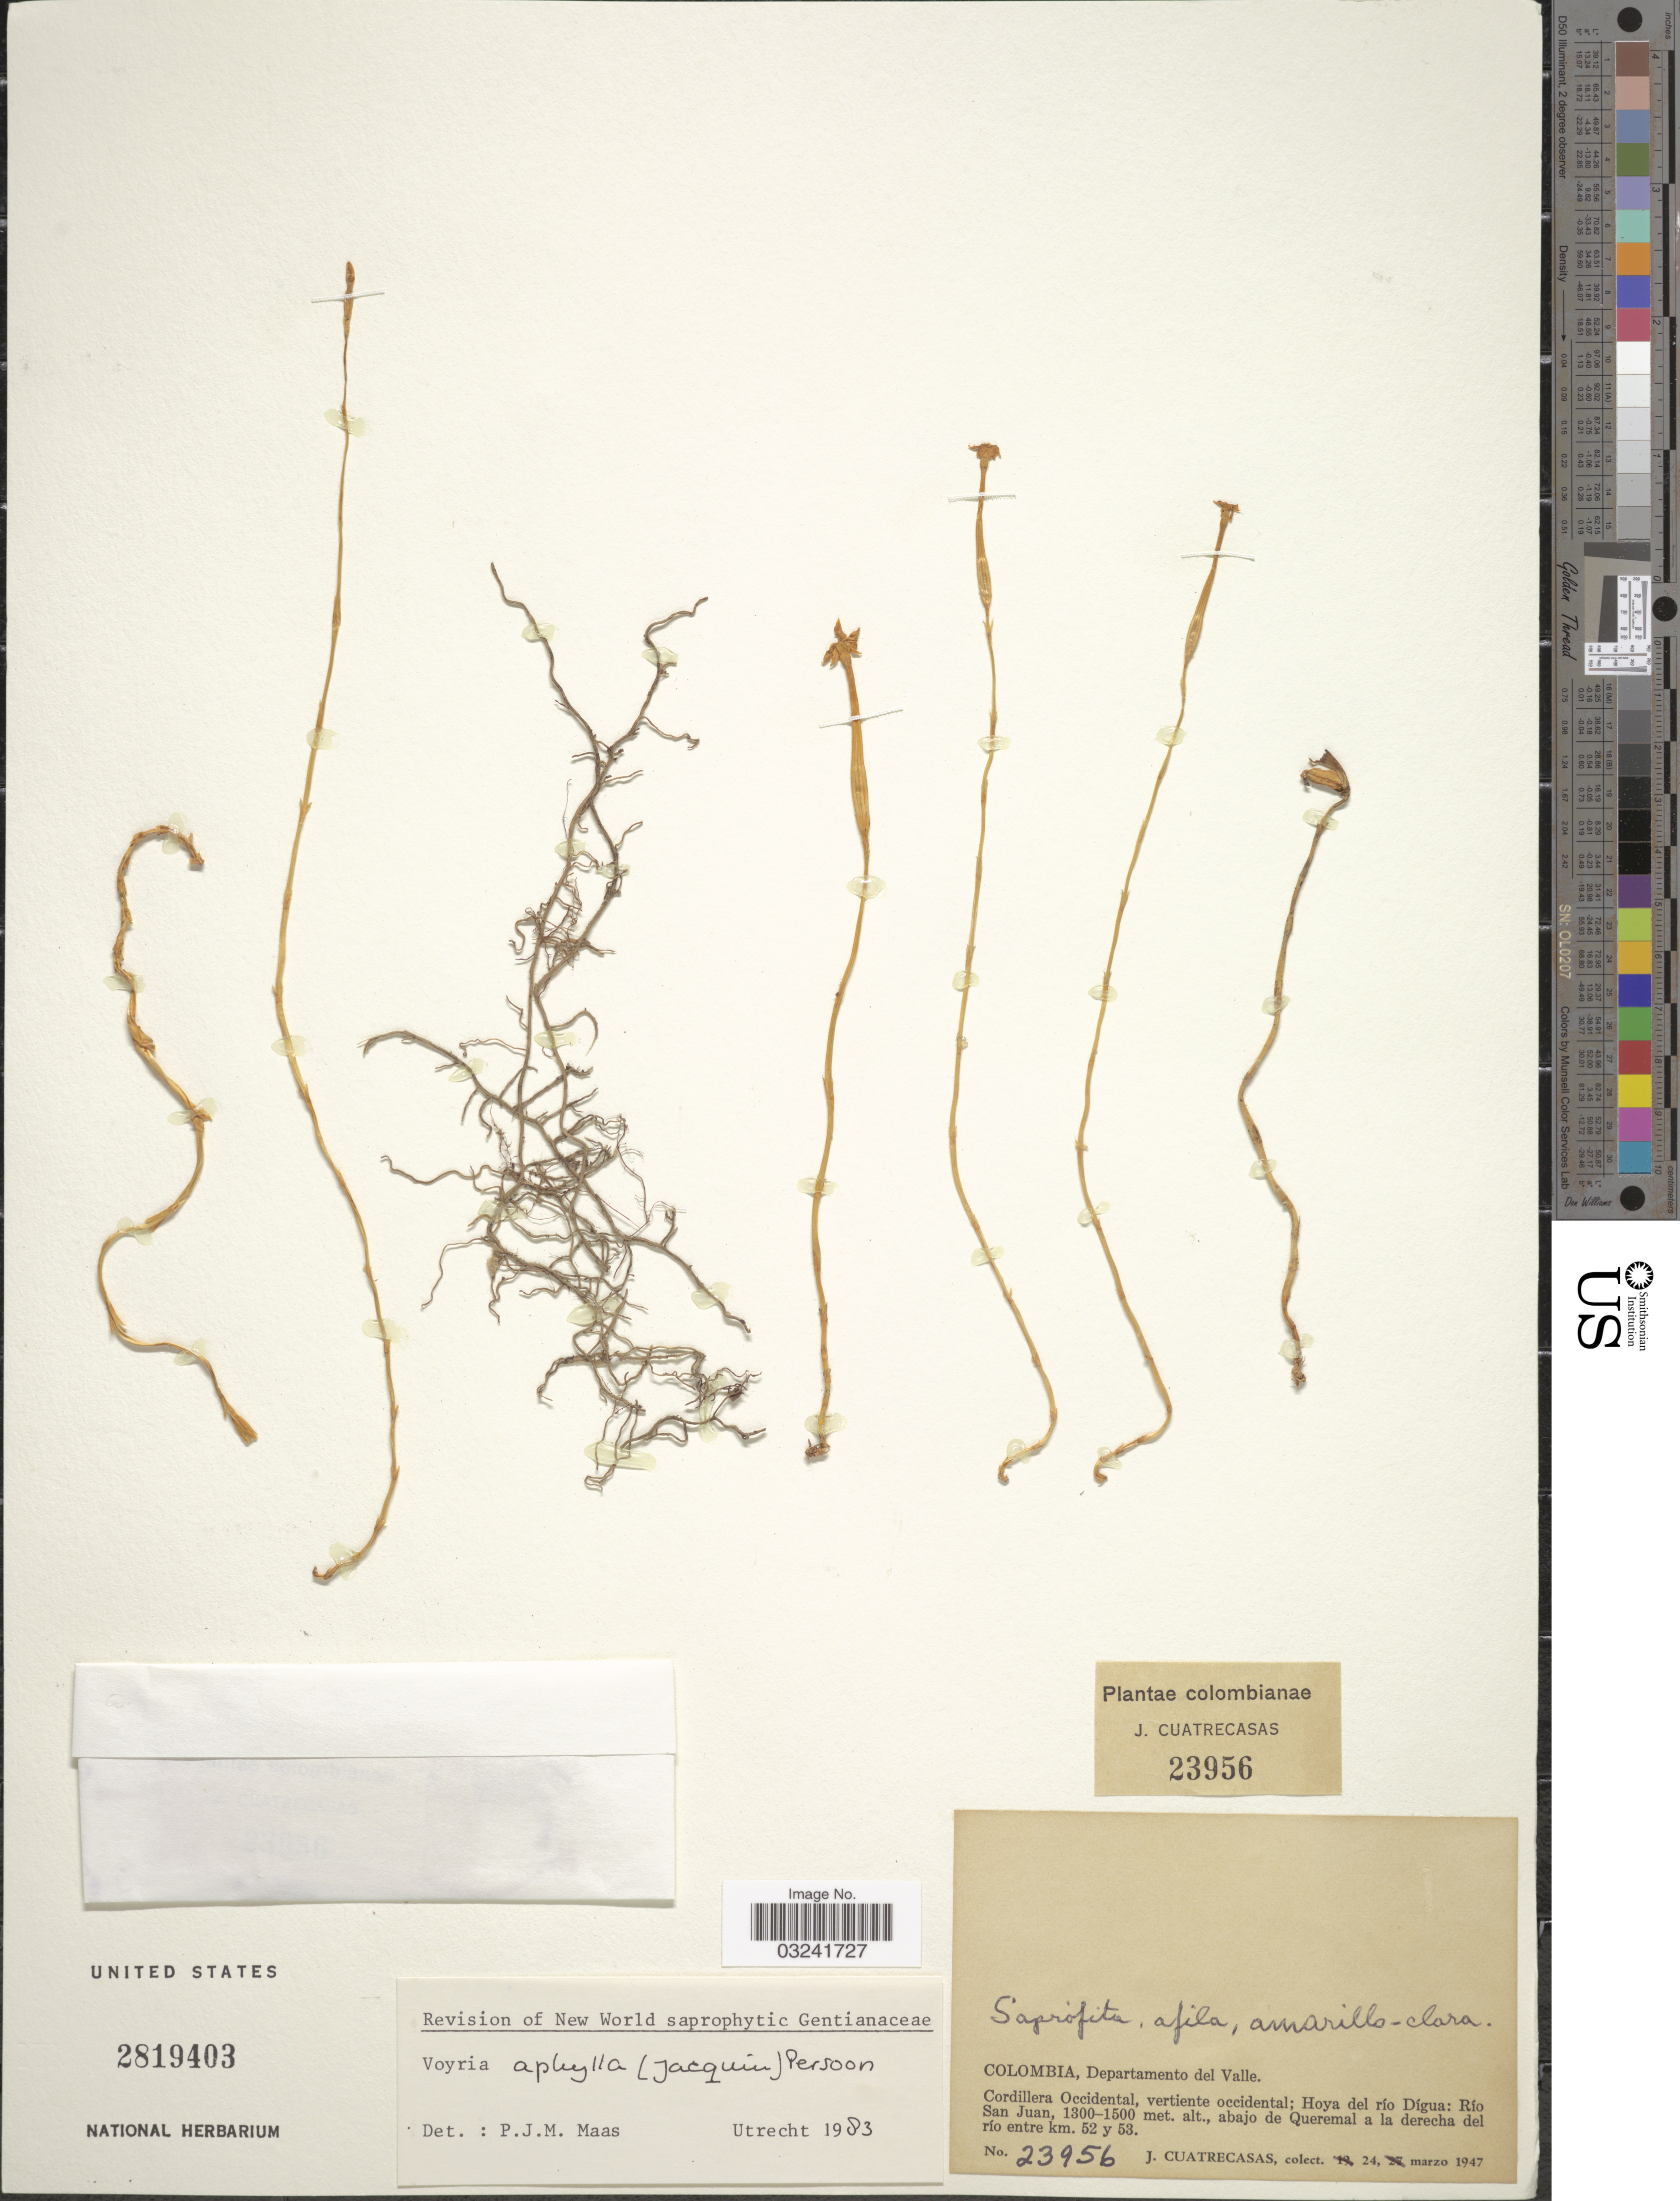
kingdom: Plantae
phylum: Tracheophyta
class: Magnoliopsida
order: Gentianales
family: Gentianaceae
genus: Voyria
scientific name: Voyria aphylla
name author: (Jacq.) Pers.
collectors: J. Cuatrecasas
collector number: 23956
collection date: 1947-03-24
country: Colombia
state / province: Valle del Cauca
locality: Departamento del Valle. Cordillera Occidental, vertiente occidental; Hoya del río Dígua: Río San Juan, abajo de Queremal a la derecha del río entre km. 52 y 53.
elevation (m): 1300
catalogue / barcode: US 2819403